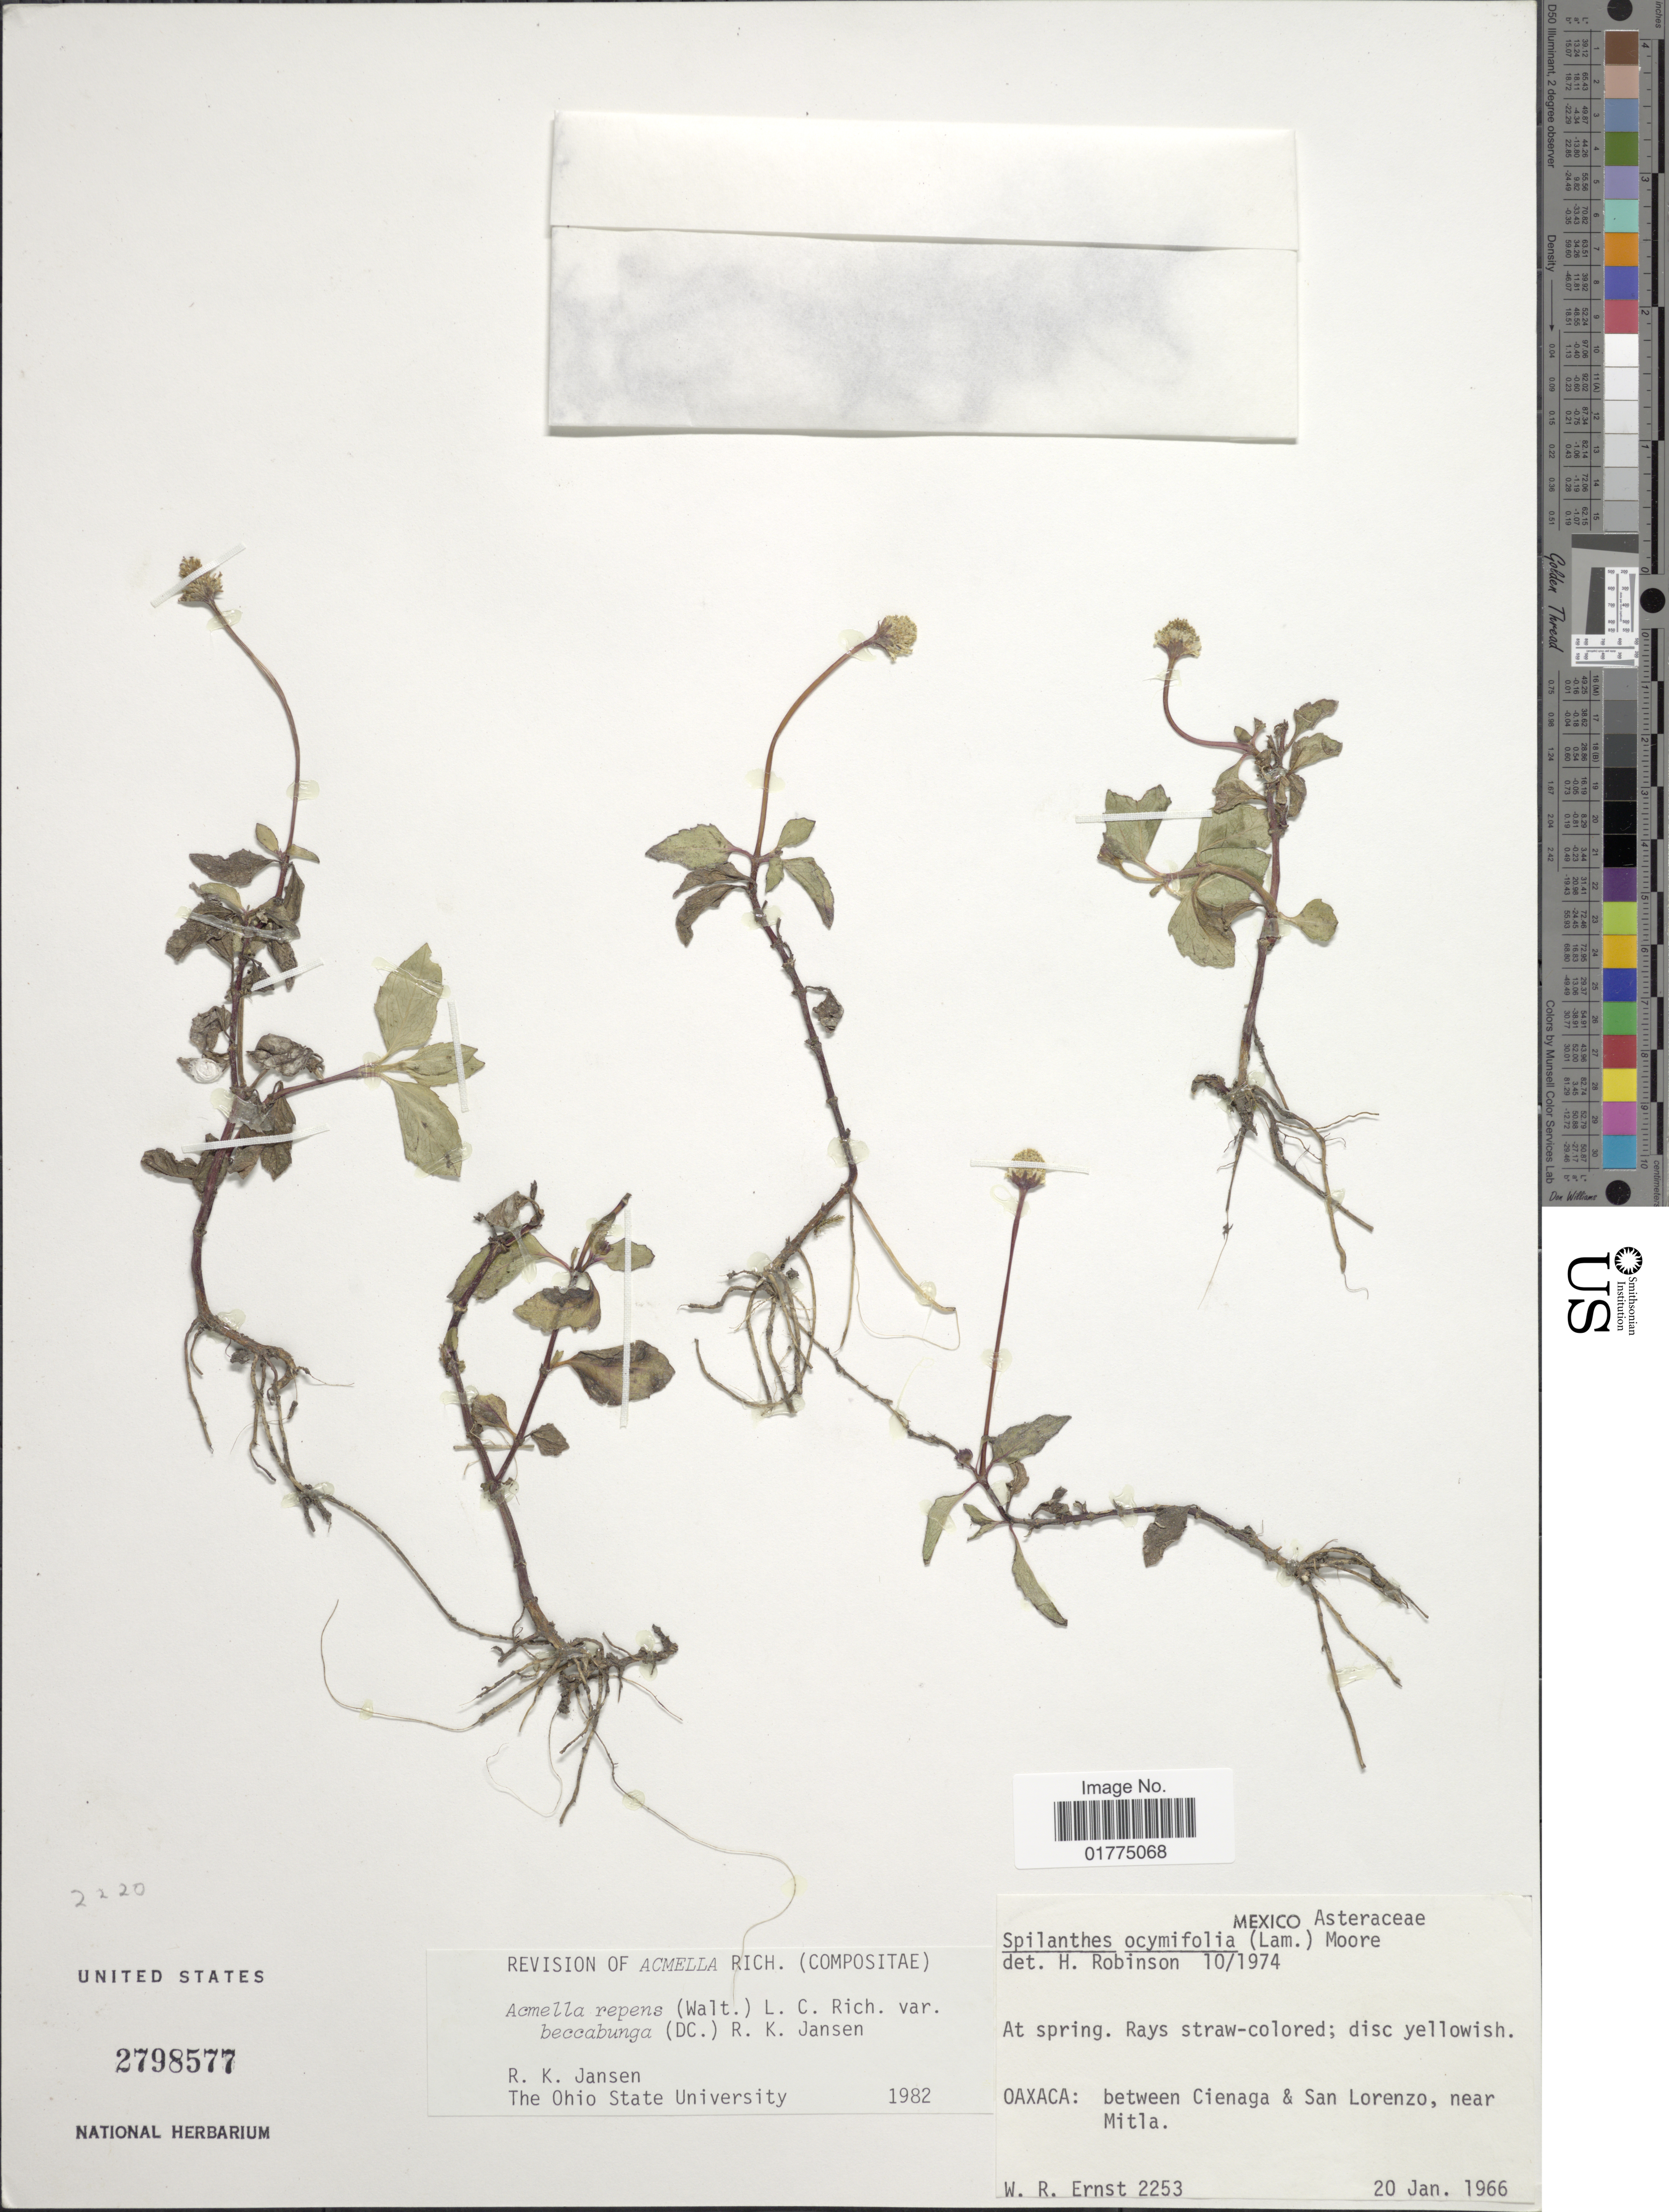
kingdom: Plantae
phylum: Tracheophyta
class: Magnoliopsida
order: Asterales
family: Asteraceae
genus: Acmella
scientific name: Acmella repens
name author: (Walter) Rich.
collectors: W. R. Ernst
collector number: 2253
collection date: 1966-01-20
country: Mexico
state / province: Oaxaca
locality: Oaxaca: between Cienaga & San Lorenzo, near Mitla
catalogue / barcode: US 2798577